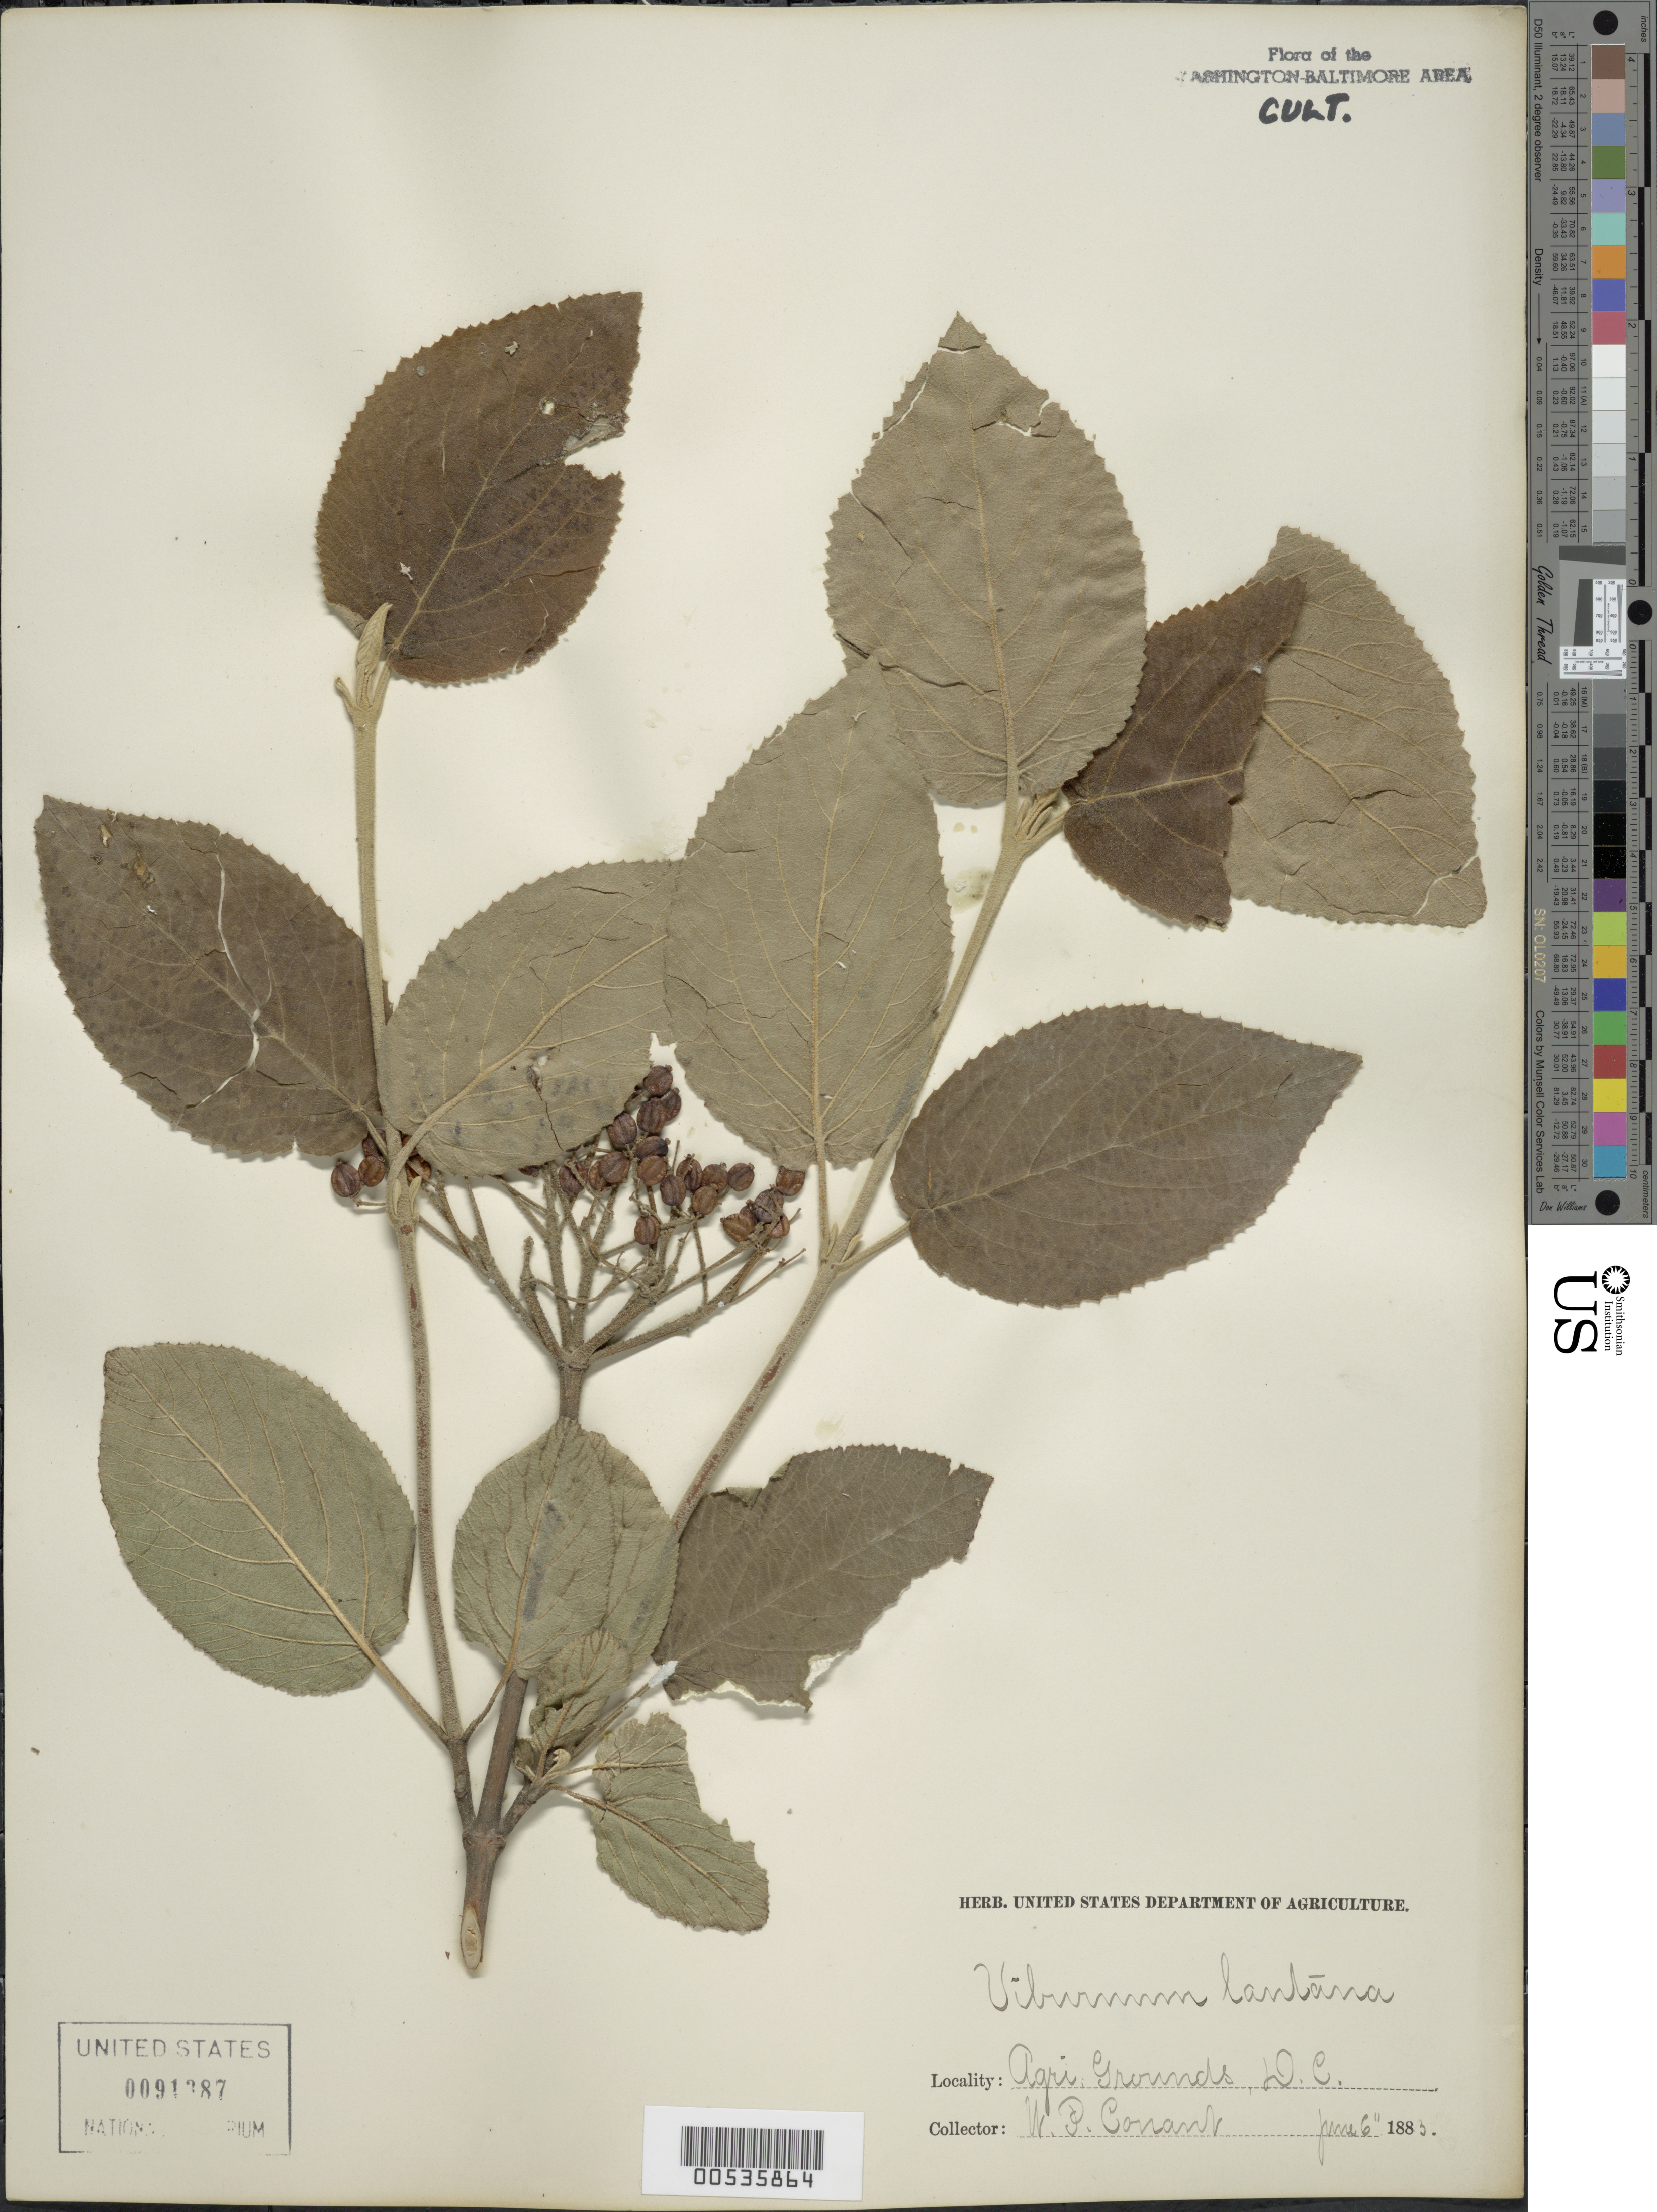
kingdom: Plantae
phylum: Tracheophyta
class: Magnoliopsida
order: Dipsacales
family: Viburnaceae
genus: Viburnum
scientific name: Viburnum lantana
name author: L.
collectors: W. P. Conant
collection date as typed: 06 Jun 1883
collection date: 1883-06-06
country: United States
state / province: District of Columbia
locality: Department of Agriculture, Washington, D.C.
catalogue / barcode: US 91387